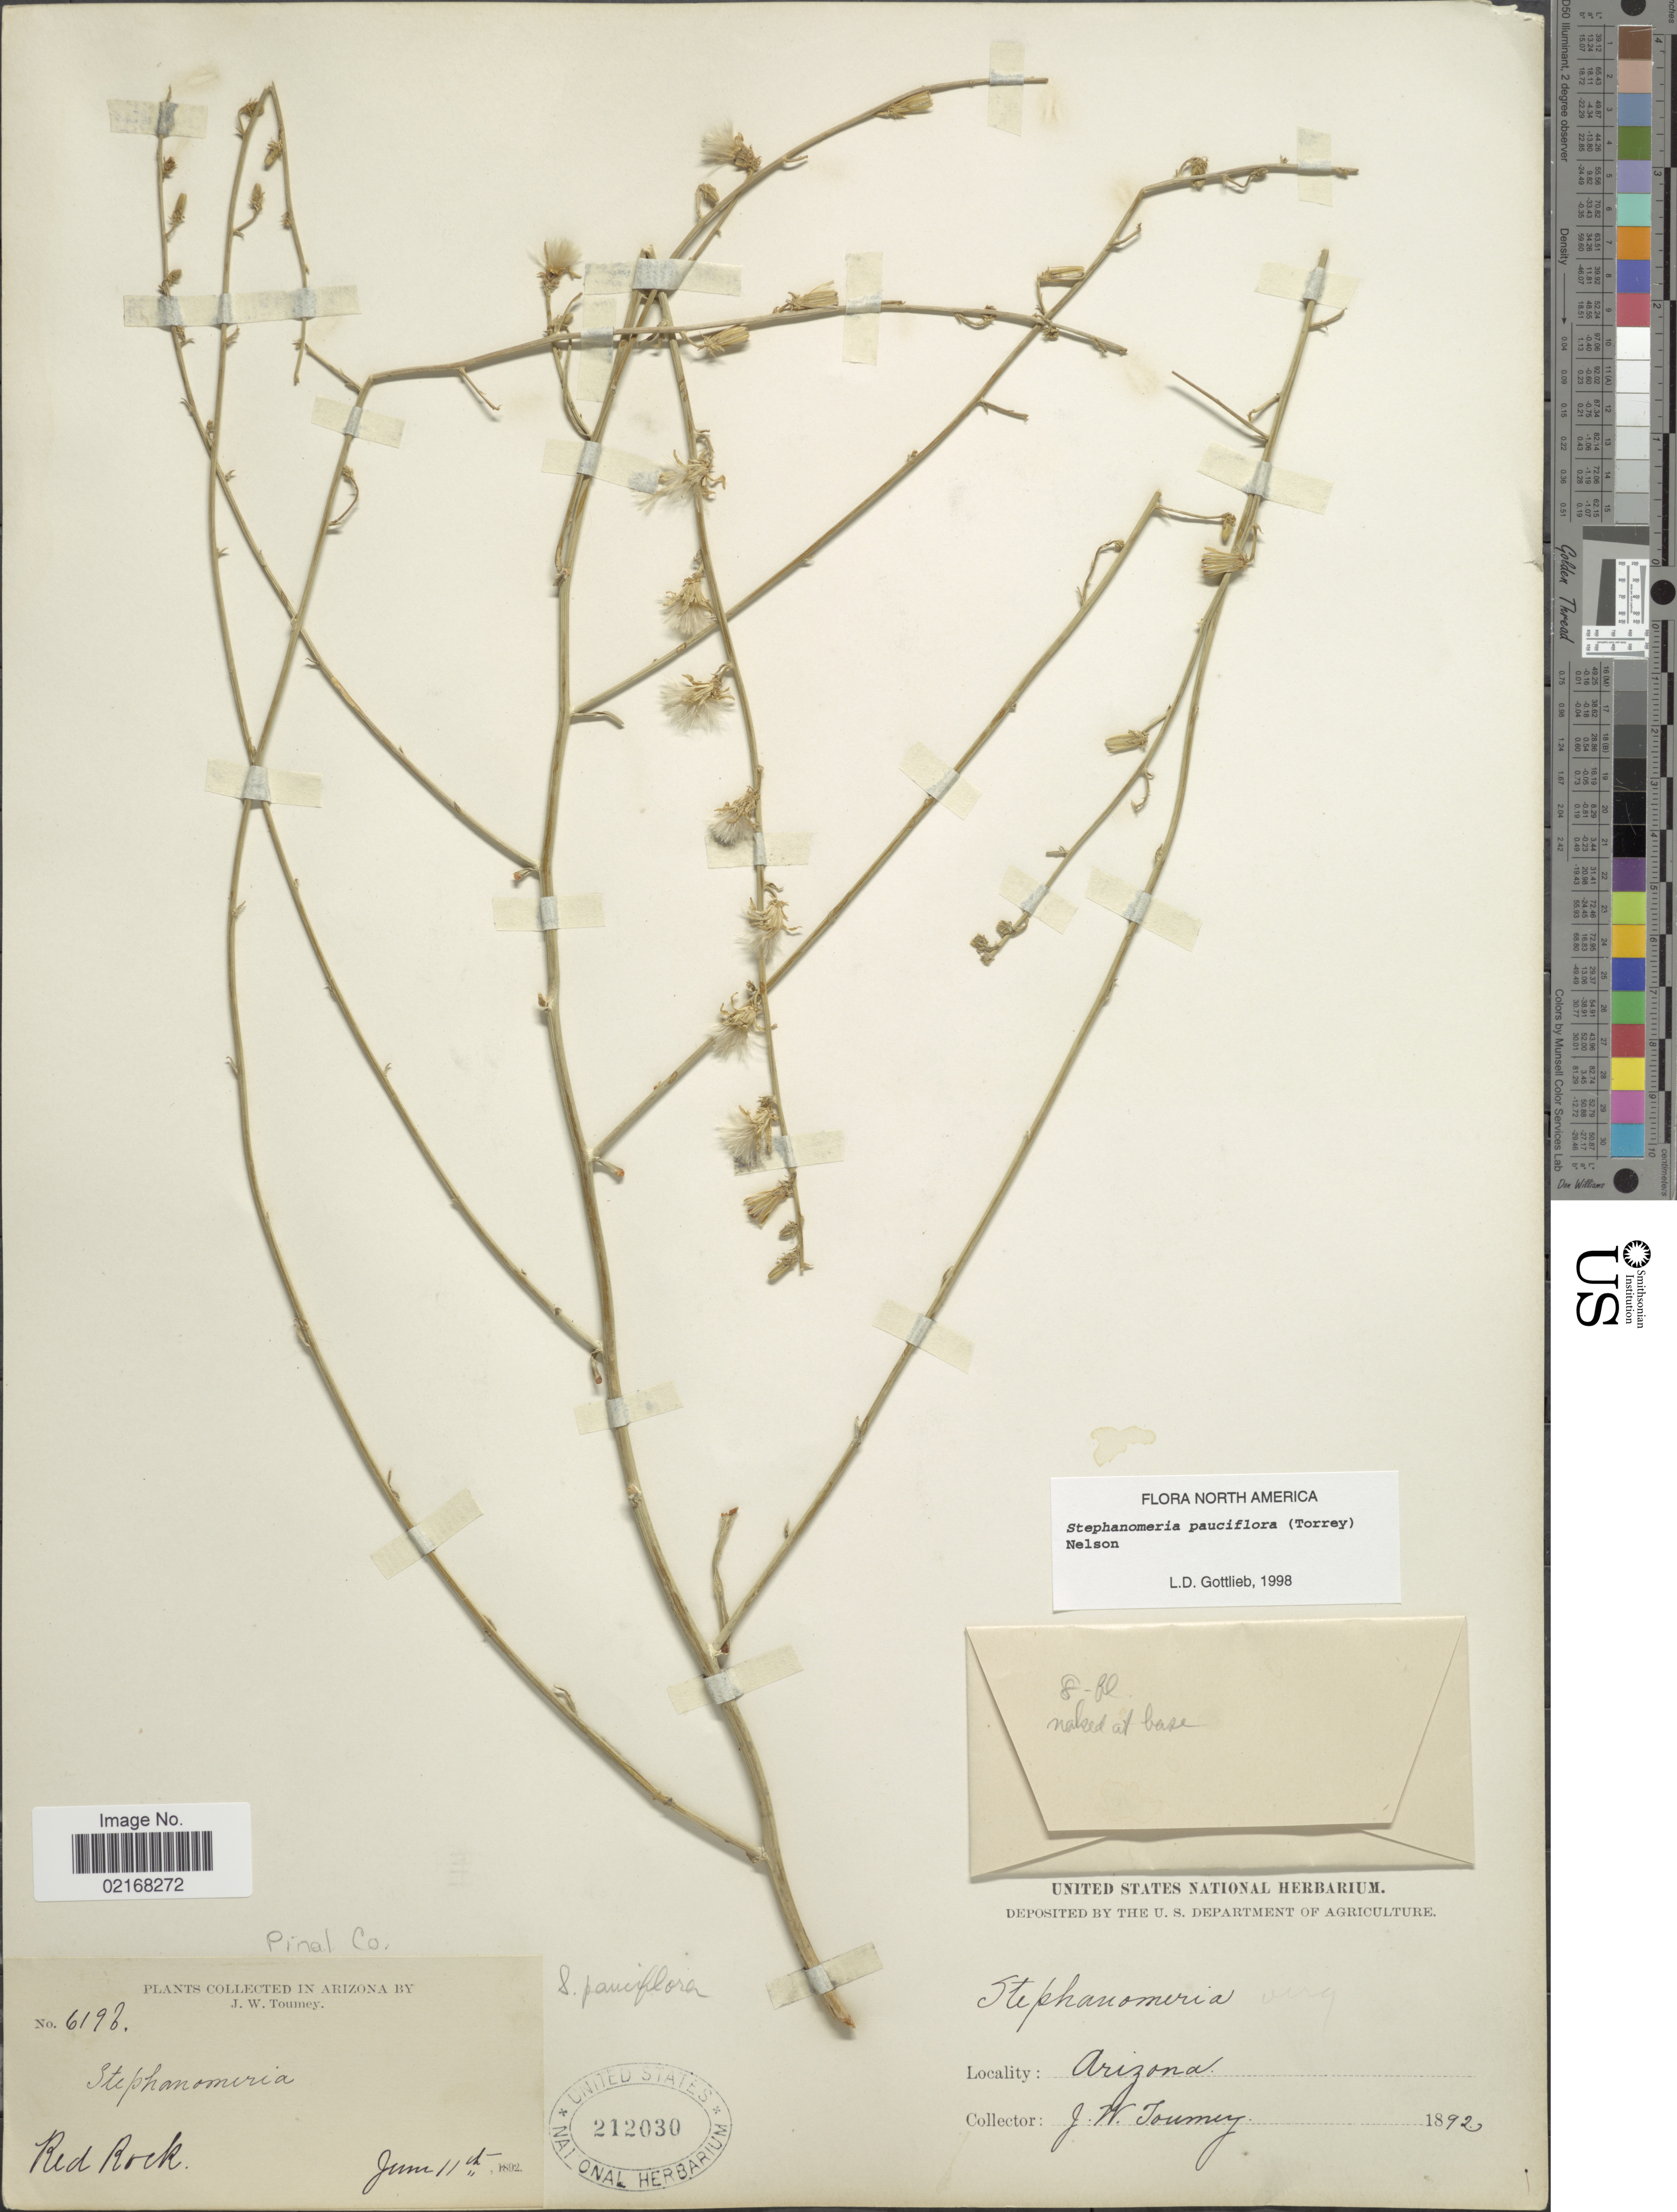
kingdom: Plantae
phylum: Tracheophyta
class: Magnoliopsida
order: Asterales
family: Asteraceae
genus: Stephanomeria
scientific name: Stephanomeria pauciflora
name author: (Torr.) A. Nelson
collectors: J. W. Toumey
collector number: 6196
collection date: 1892-06-11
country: United States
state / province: Arizona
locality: Red Rock. Pinal Co.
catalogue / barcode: US 212030